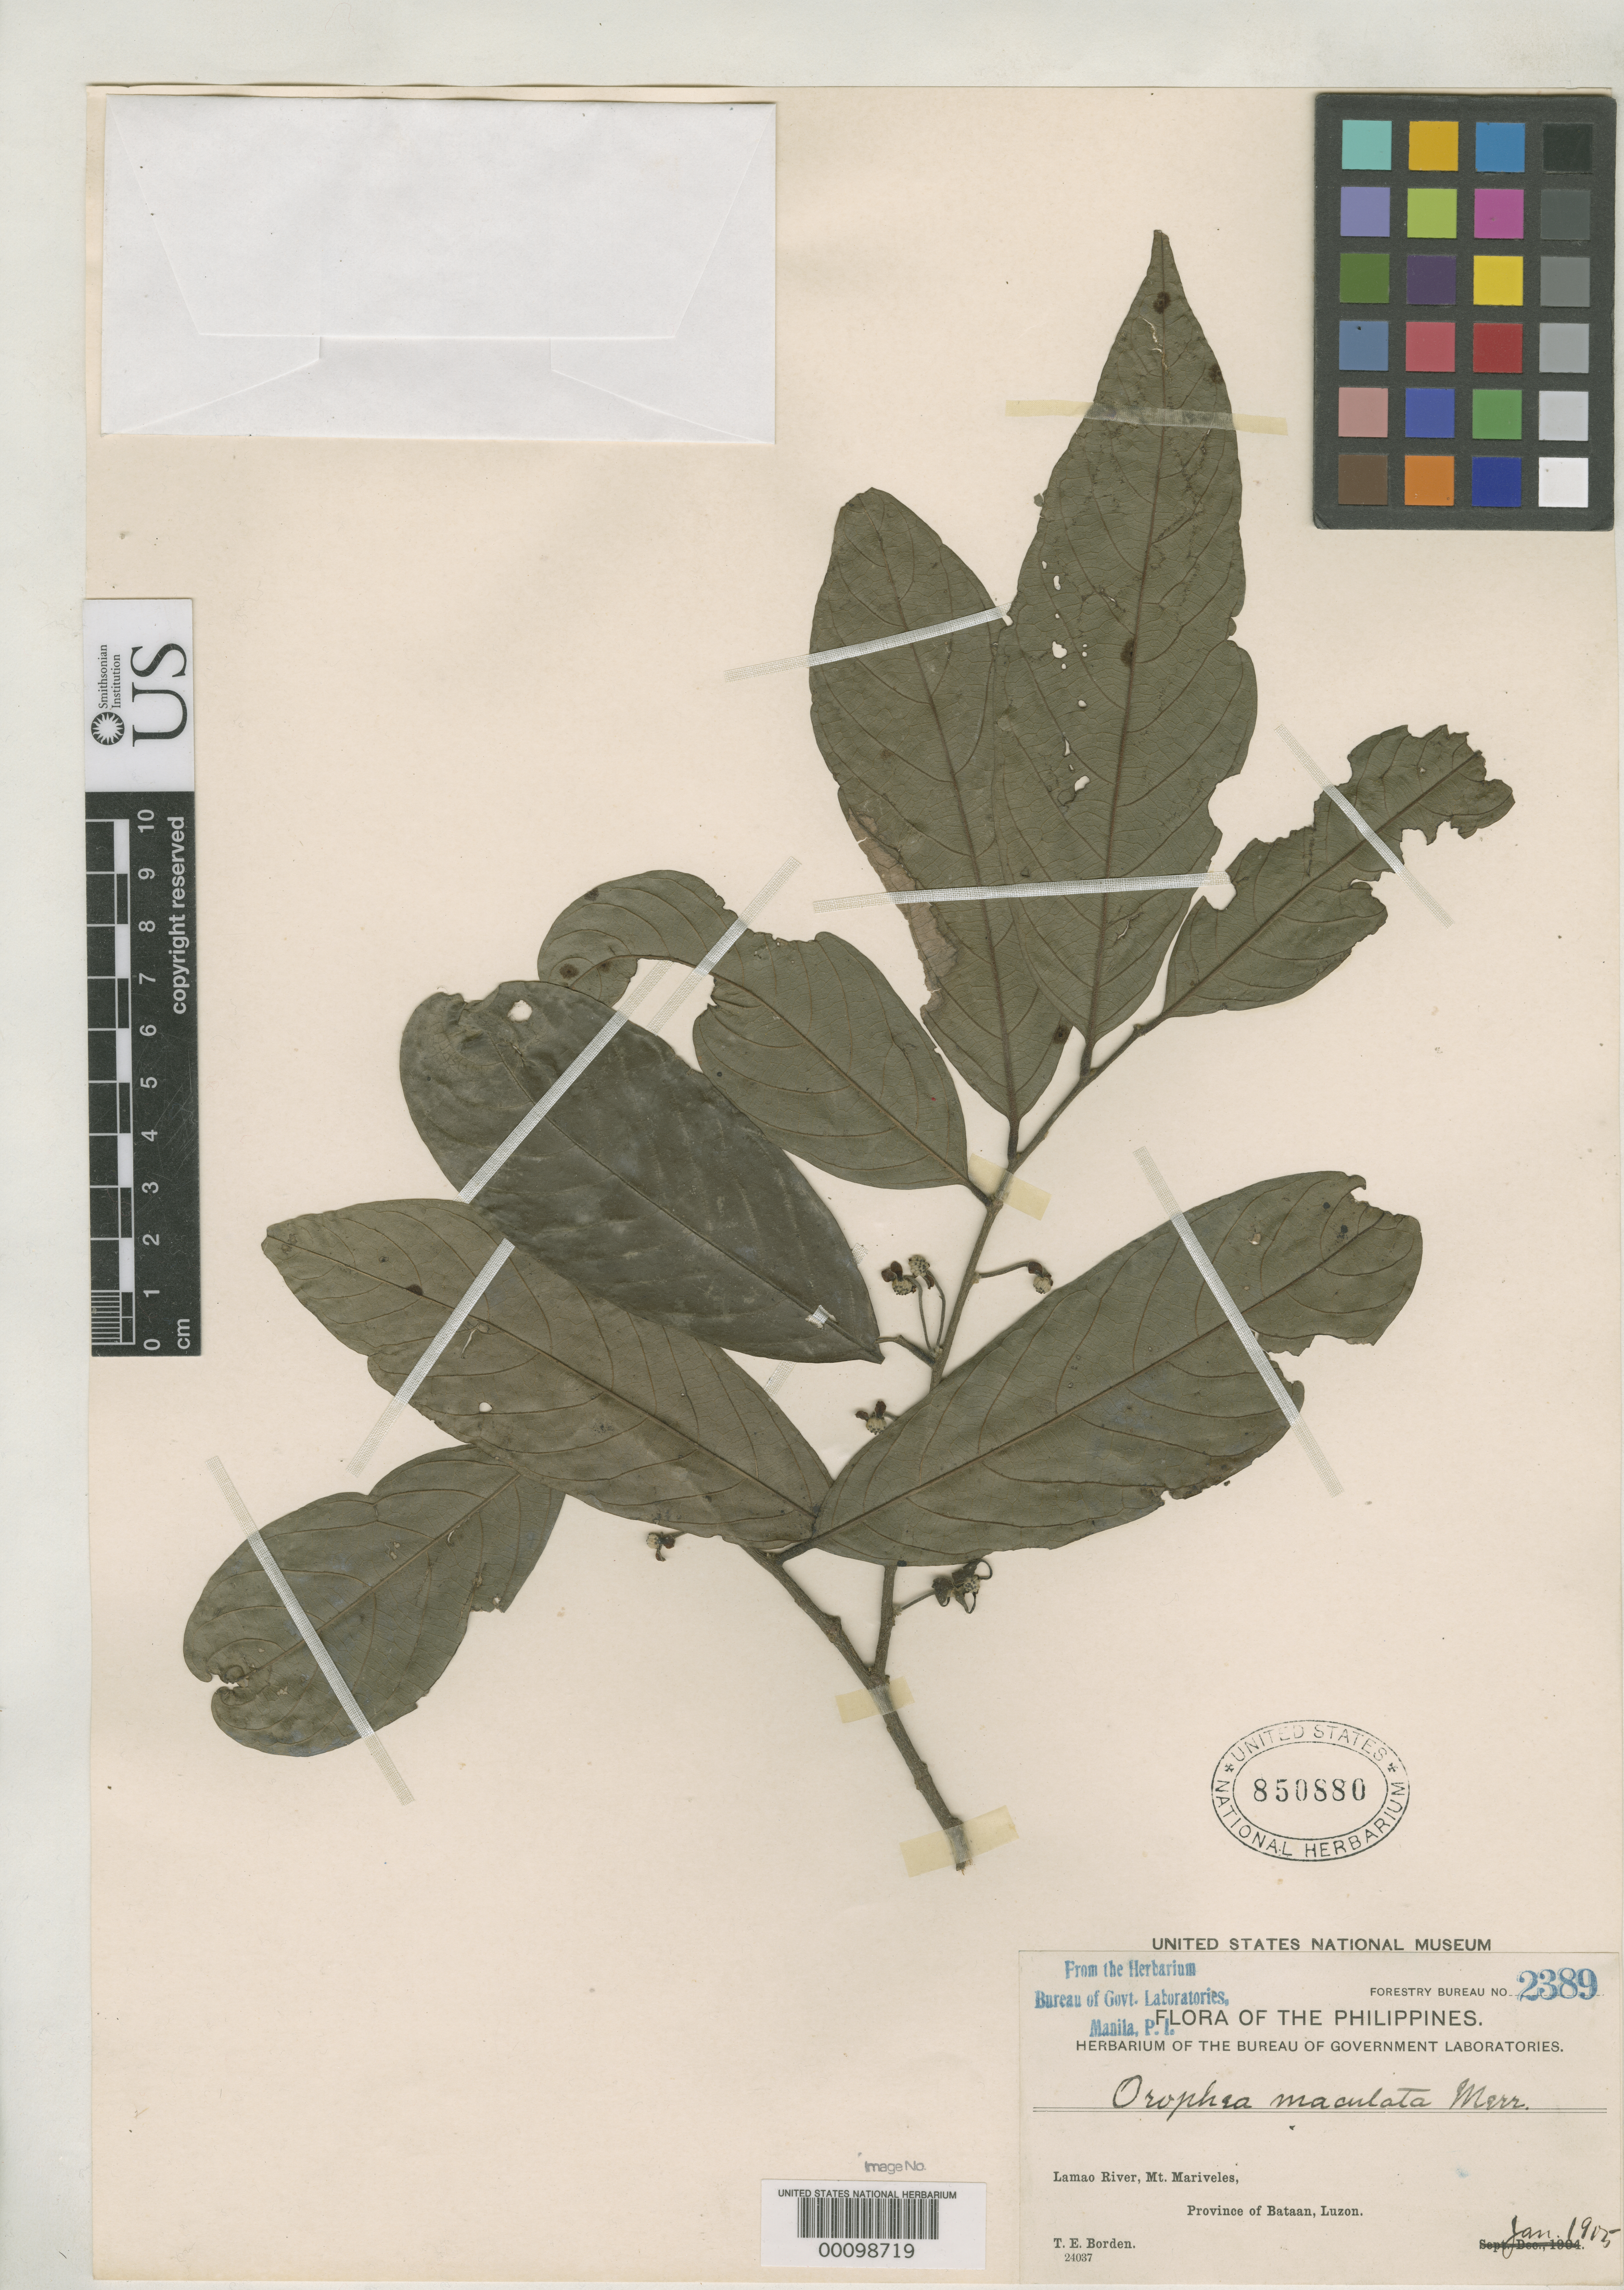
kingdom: Plantae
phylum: Tracheophyta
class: Magnoliopsida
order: Magnoliales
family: Annonaceae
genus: Orophea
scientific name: Orophea maculata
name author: Merr.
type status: Isotype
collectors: T. E. Borden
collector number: For. Bur. 2389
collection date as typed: Jan 1905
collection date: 1905-01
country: Philippines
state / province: Central Luzon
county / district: Bataan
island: Luzon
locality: Lamao River, Mt. Mariveles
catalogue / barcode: US 850880